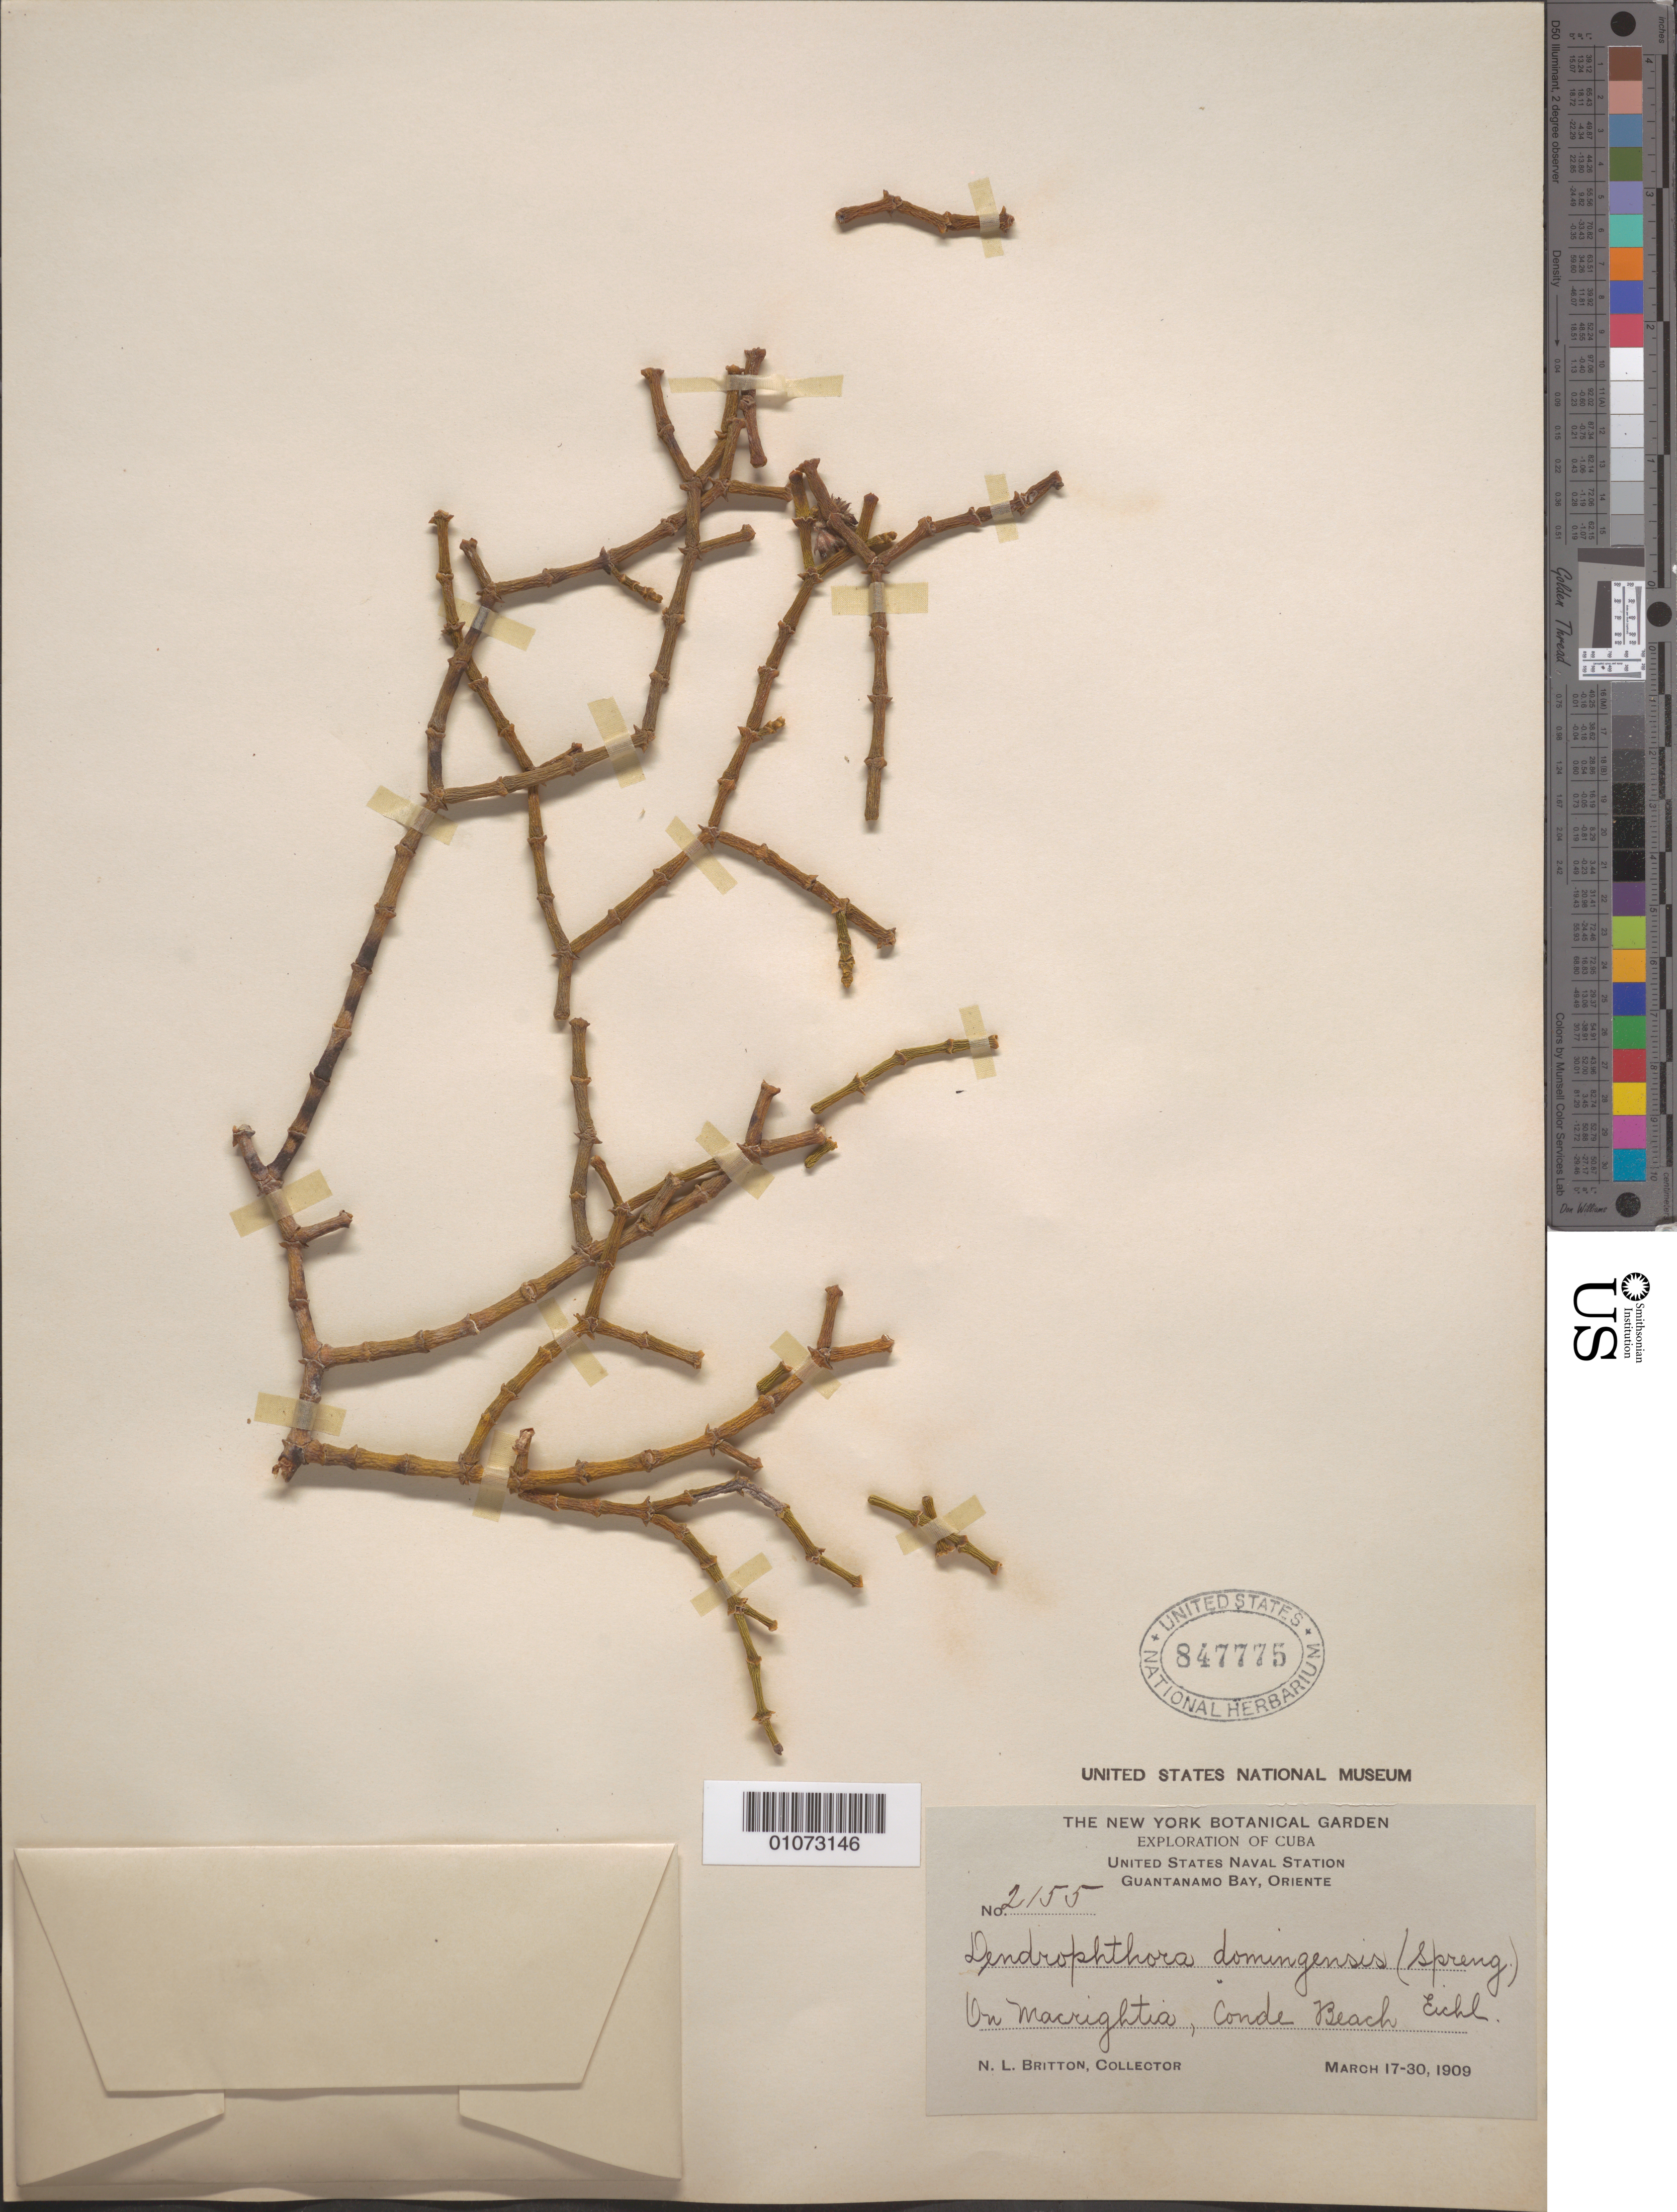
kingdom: Plantae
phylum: Tracheophyta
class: Magnoliopsida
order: Santalales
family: Viscaceae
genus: Dendrophthora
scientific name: Dendrophthora domingensis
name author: (Spreng.) Eichler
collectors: N. Britton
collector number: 2155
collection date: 1909-03-17/1909-03-30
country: Cuba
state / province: Oriente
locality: Guantanamo Bay. On Macrightia, Conde Beach.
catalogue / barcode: US 847775